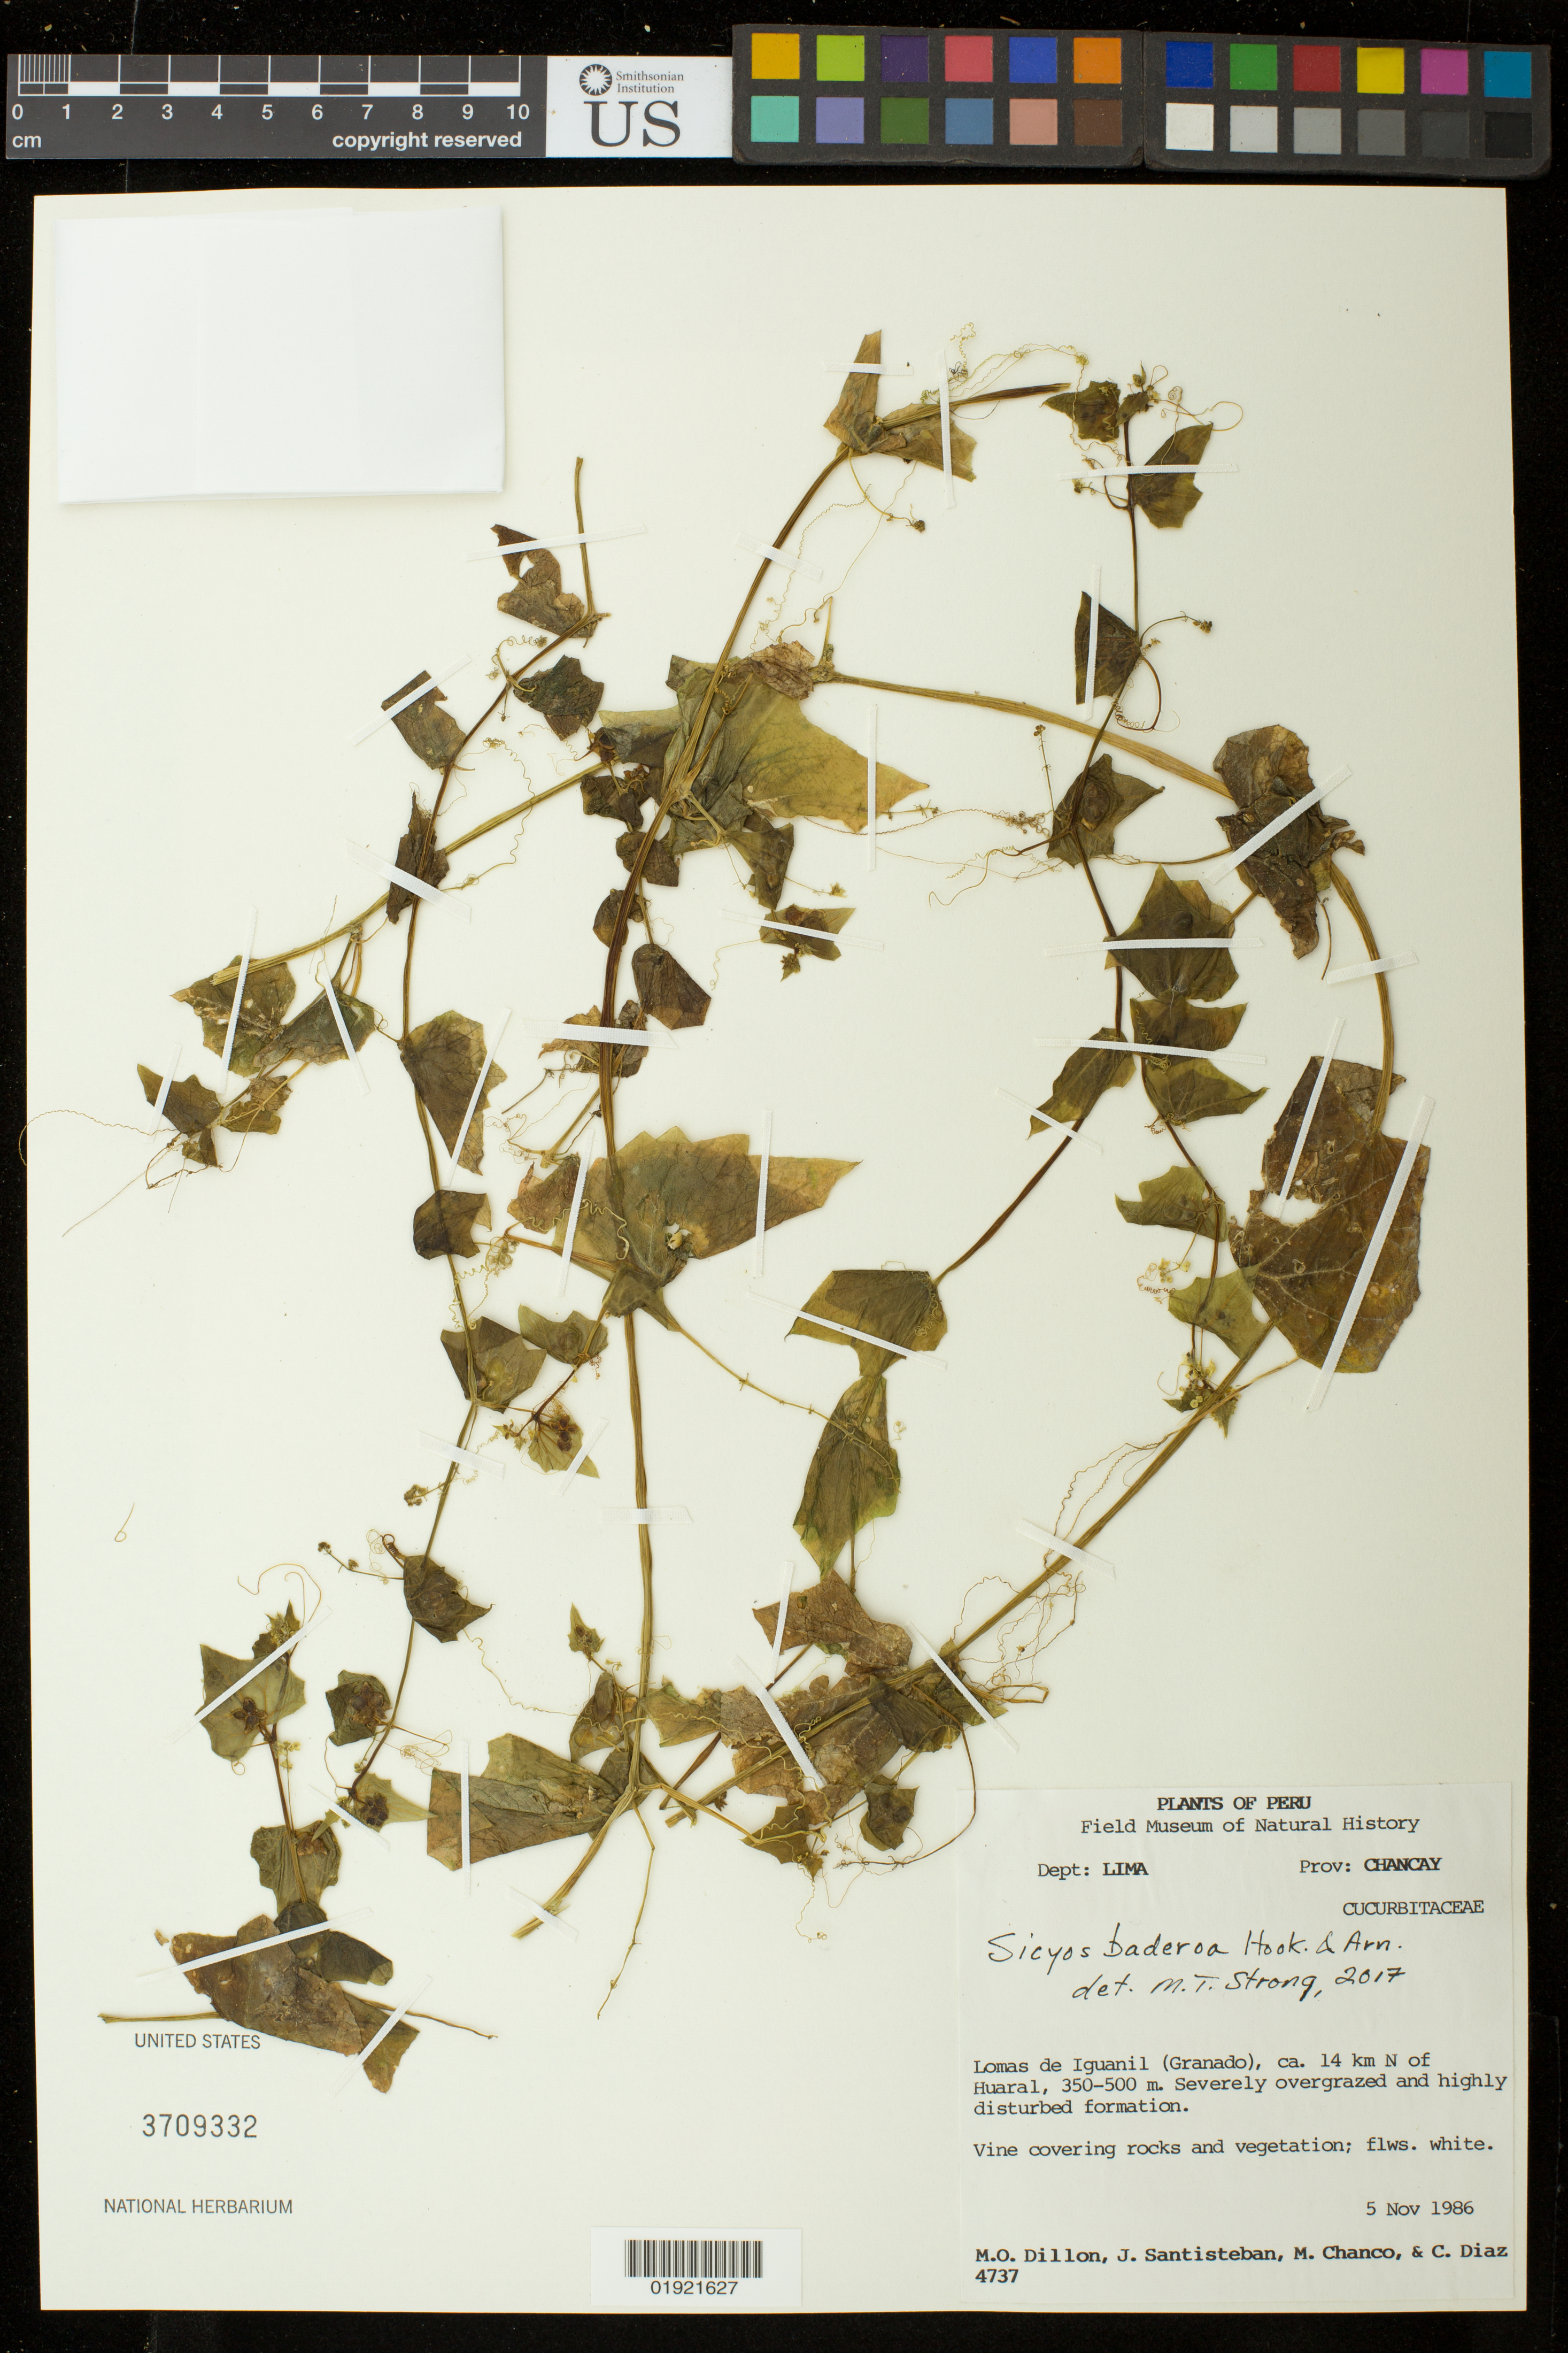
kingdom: Plantae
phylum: Tracheophyta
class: Magnoliopsida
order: Cucurbitales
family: Cucurbitaceae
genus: Sicyos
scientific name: Sicyos baderoa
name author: Hook. & Arn.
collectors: M. O. Dillon, J. Santisteban, M. Chanco & C. Díaz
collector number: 4737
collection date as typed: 5 Nov 1986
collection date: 1986-11-05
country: Peru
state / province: Lima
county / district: Huaral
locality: Lomas de Iguanil (Granado), ca. 14 km N of Huaral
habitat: Severely overgrazed and highly disturbed formation.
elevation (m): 350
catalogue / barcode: US 3709332